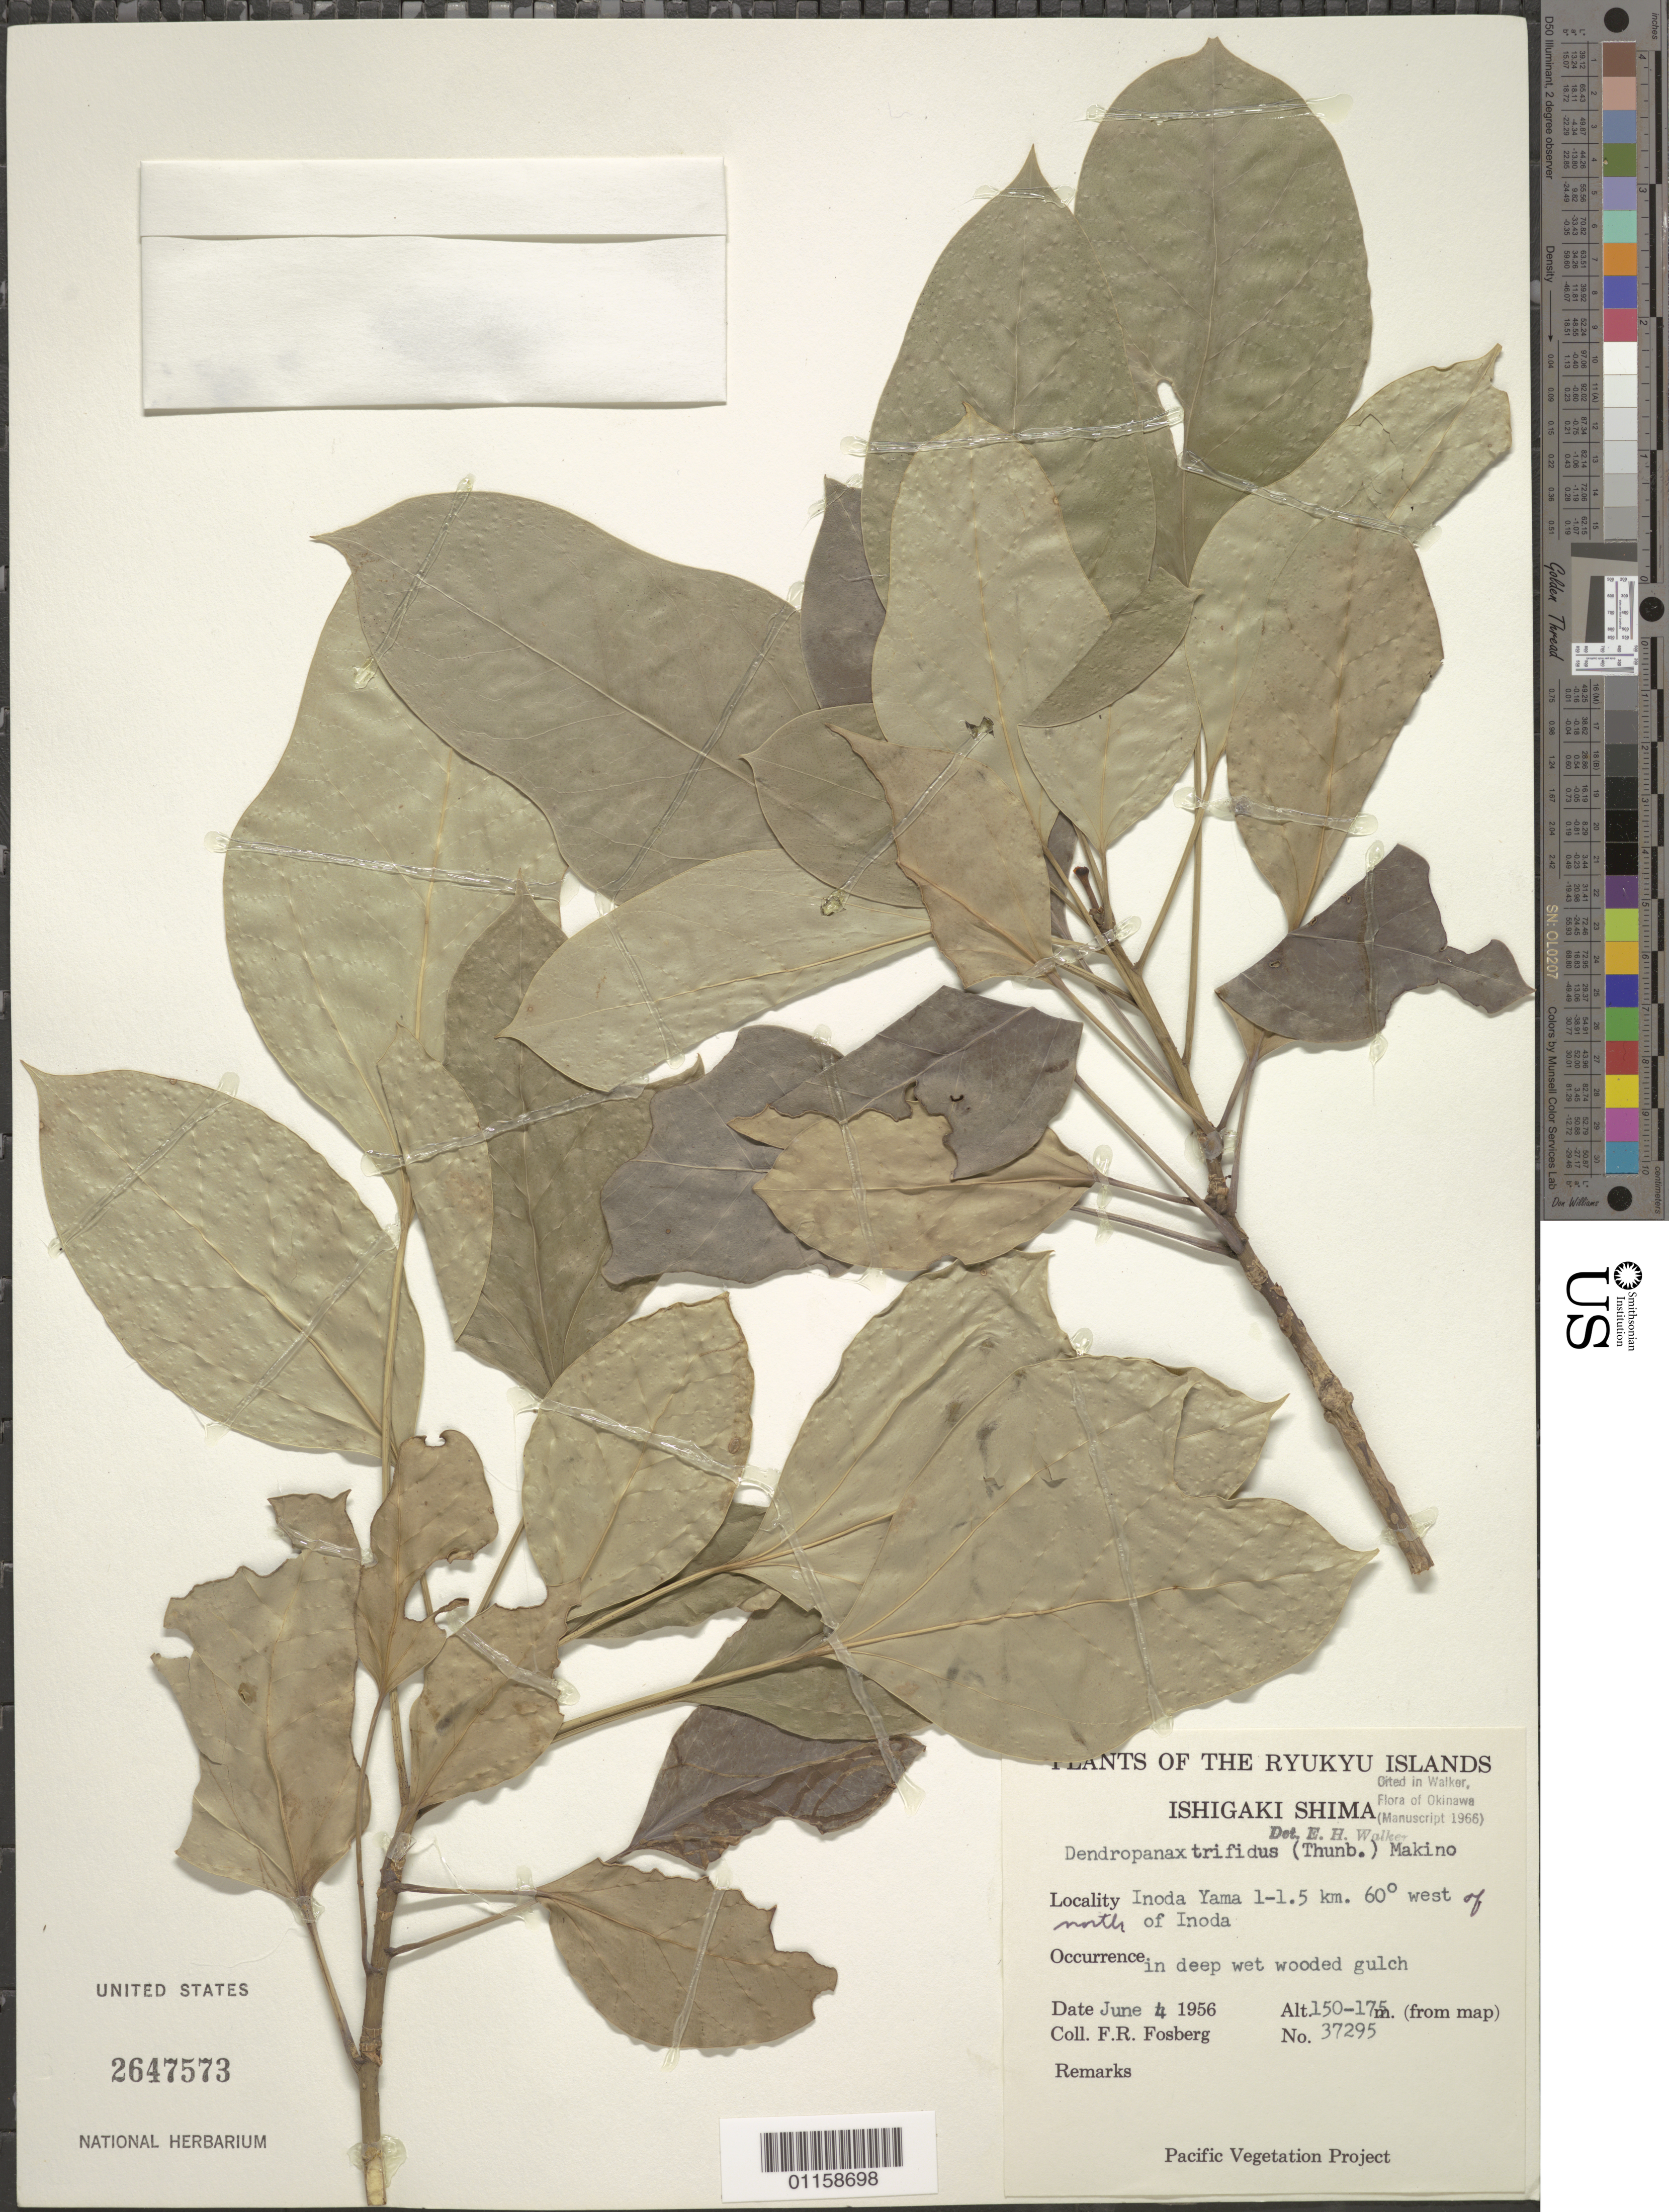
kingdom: Plantae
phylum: Tracheophyta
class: Magnoliopsida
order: Apiales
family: Araliaceae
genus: Dendropanax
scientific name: Dendropanax trifidus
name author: (Thunb.) Makino & Hara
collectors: F. R. Fosberg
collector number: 37295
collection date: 1956-06-04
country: Japan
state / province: Okinawa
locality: Ryukyu Islands. Ishigaki Shima. Inoda Yama 1 - 1.5 km of Inoda.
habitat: Deep wet wooded gulch.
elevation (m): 150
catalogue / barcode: US 2647573